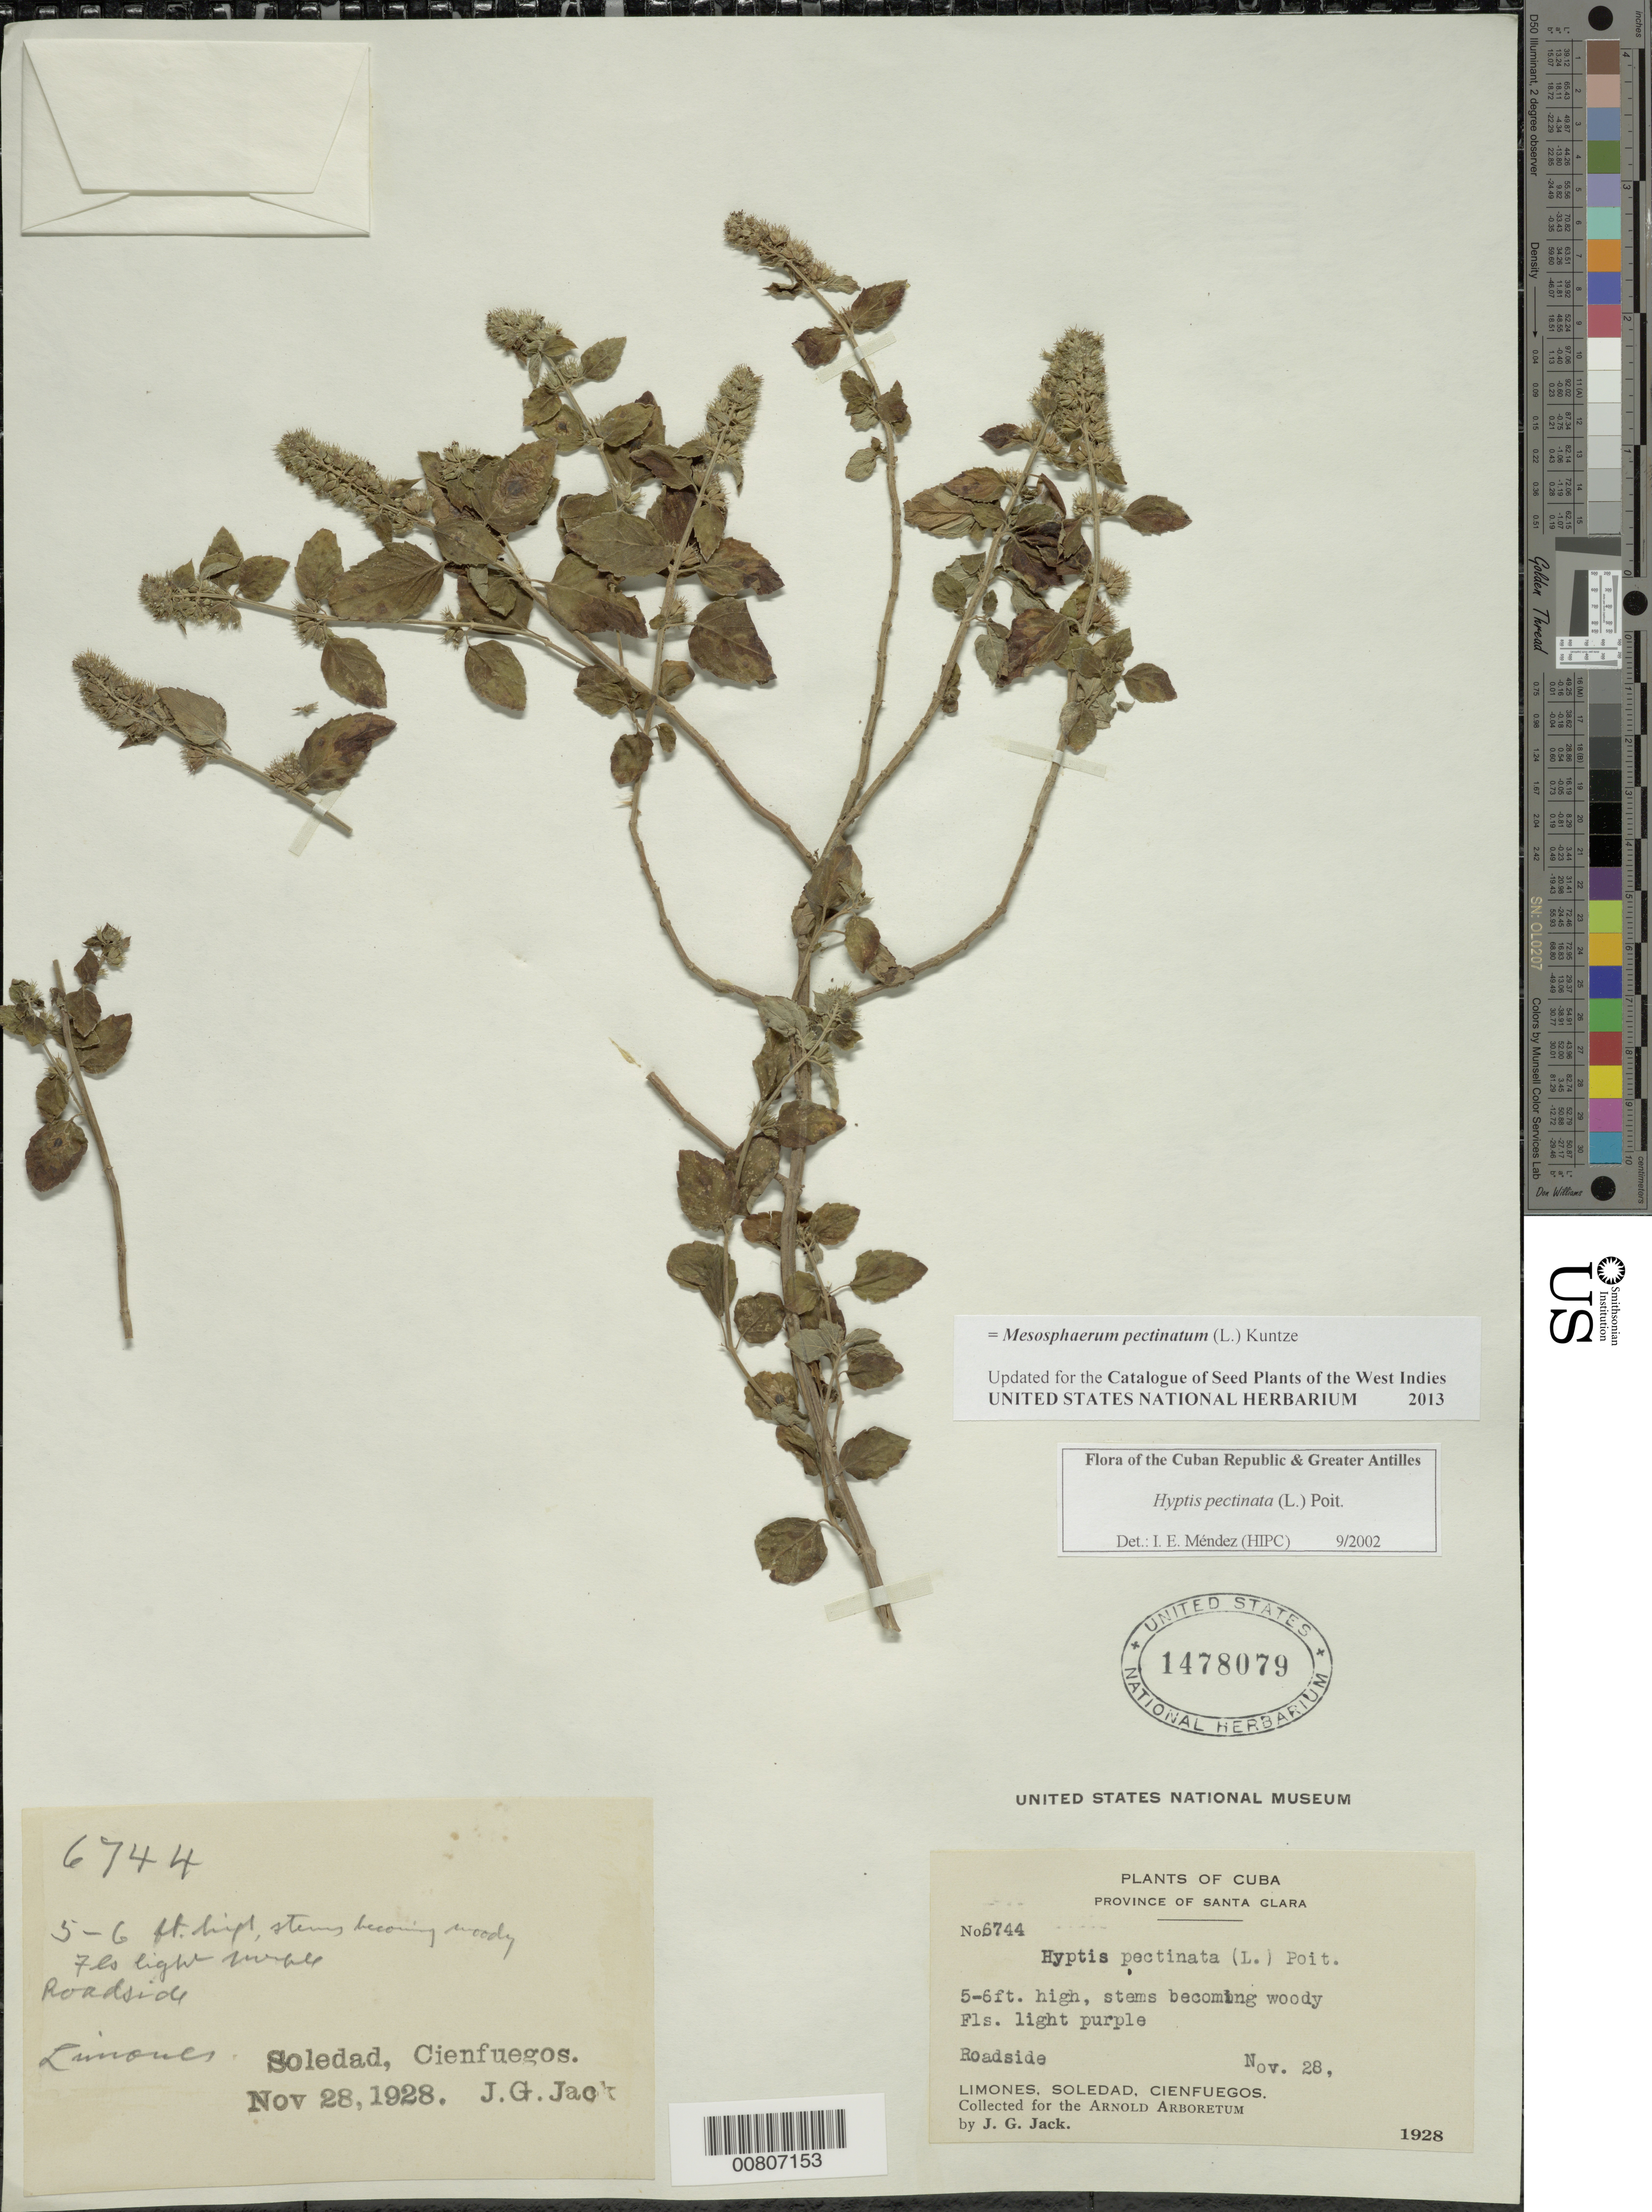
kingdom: Plantae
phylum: Tracheophyta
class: Magnoliopsida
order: Lamiales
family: Lamiaceae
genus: Hyptis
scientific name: Hyptis pectinata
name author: (L.) Poit.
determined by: Méndez, Isidro E., (HIPC)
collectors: J. G. Jack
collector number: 6744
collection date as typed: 28 Nov 1928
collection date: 1928-11-28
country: Cuba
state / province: Cienfuegos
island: Cuba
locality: Prov Santa Clara, Limones, Soledad, Cienfuegos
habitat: Roadside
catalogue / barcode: US 1478079